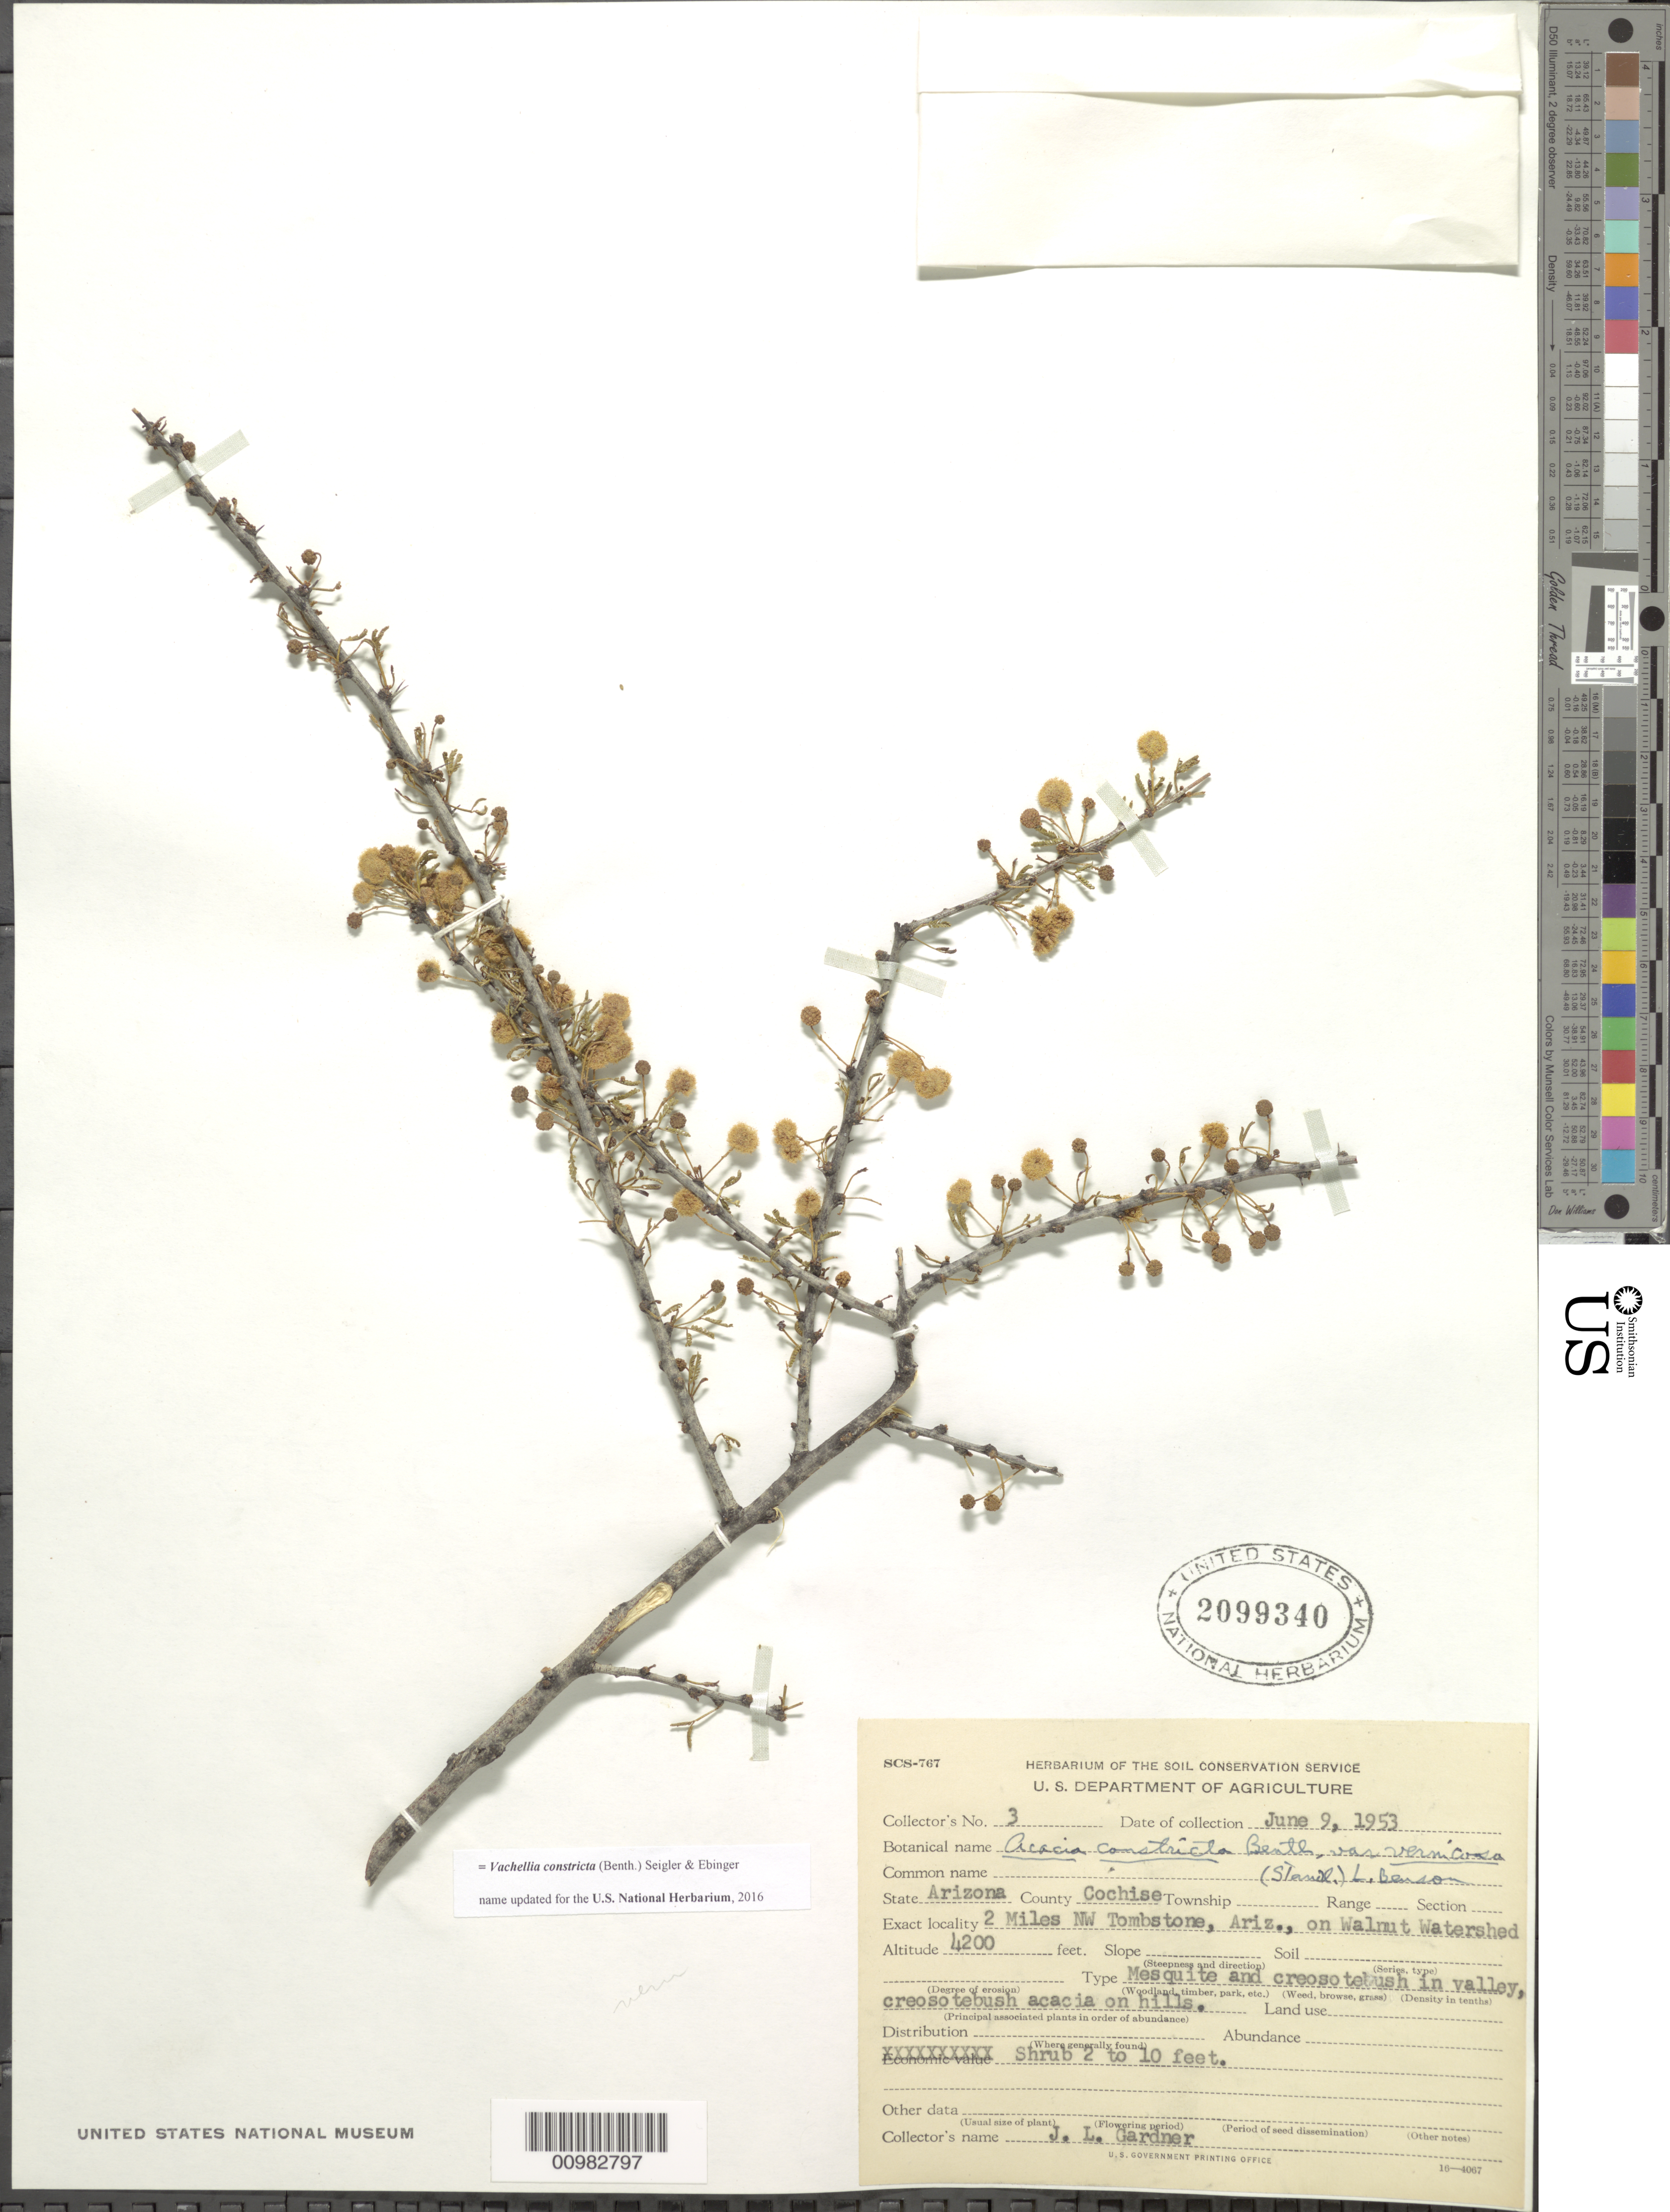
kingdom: Plantae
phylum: Tracheophyta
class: Magnoliopsida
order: Fabales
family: Fabaceae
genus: Vachellia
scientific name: Vachellia constricta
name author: (Benth.) Seigler & Ebinger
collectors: J. L. Gardner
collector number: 3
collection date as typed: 09 Jun 1953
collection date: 1953-06-09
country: United States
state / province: Arizona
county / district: Cochise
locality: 2 miles NW of Tombstone on Walnut Watershed.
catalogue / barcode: US 2099340